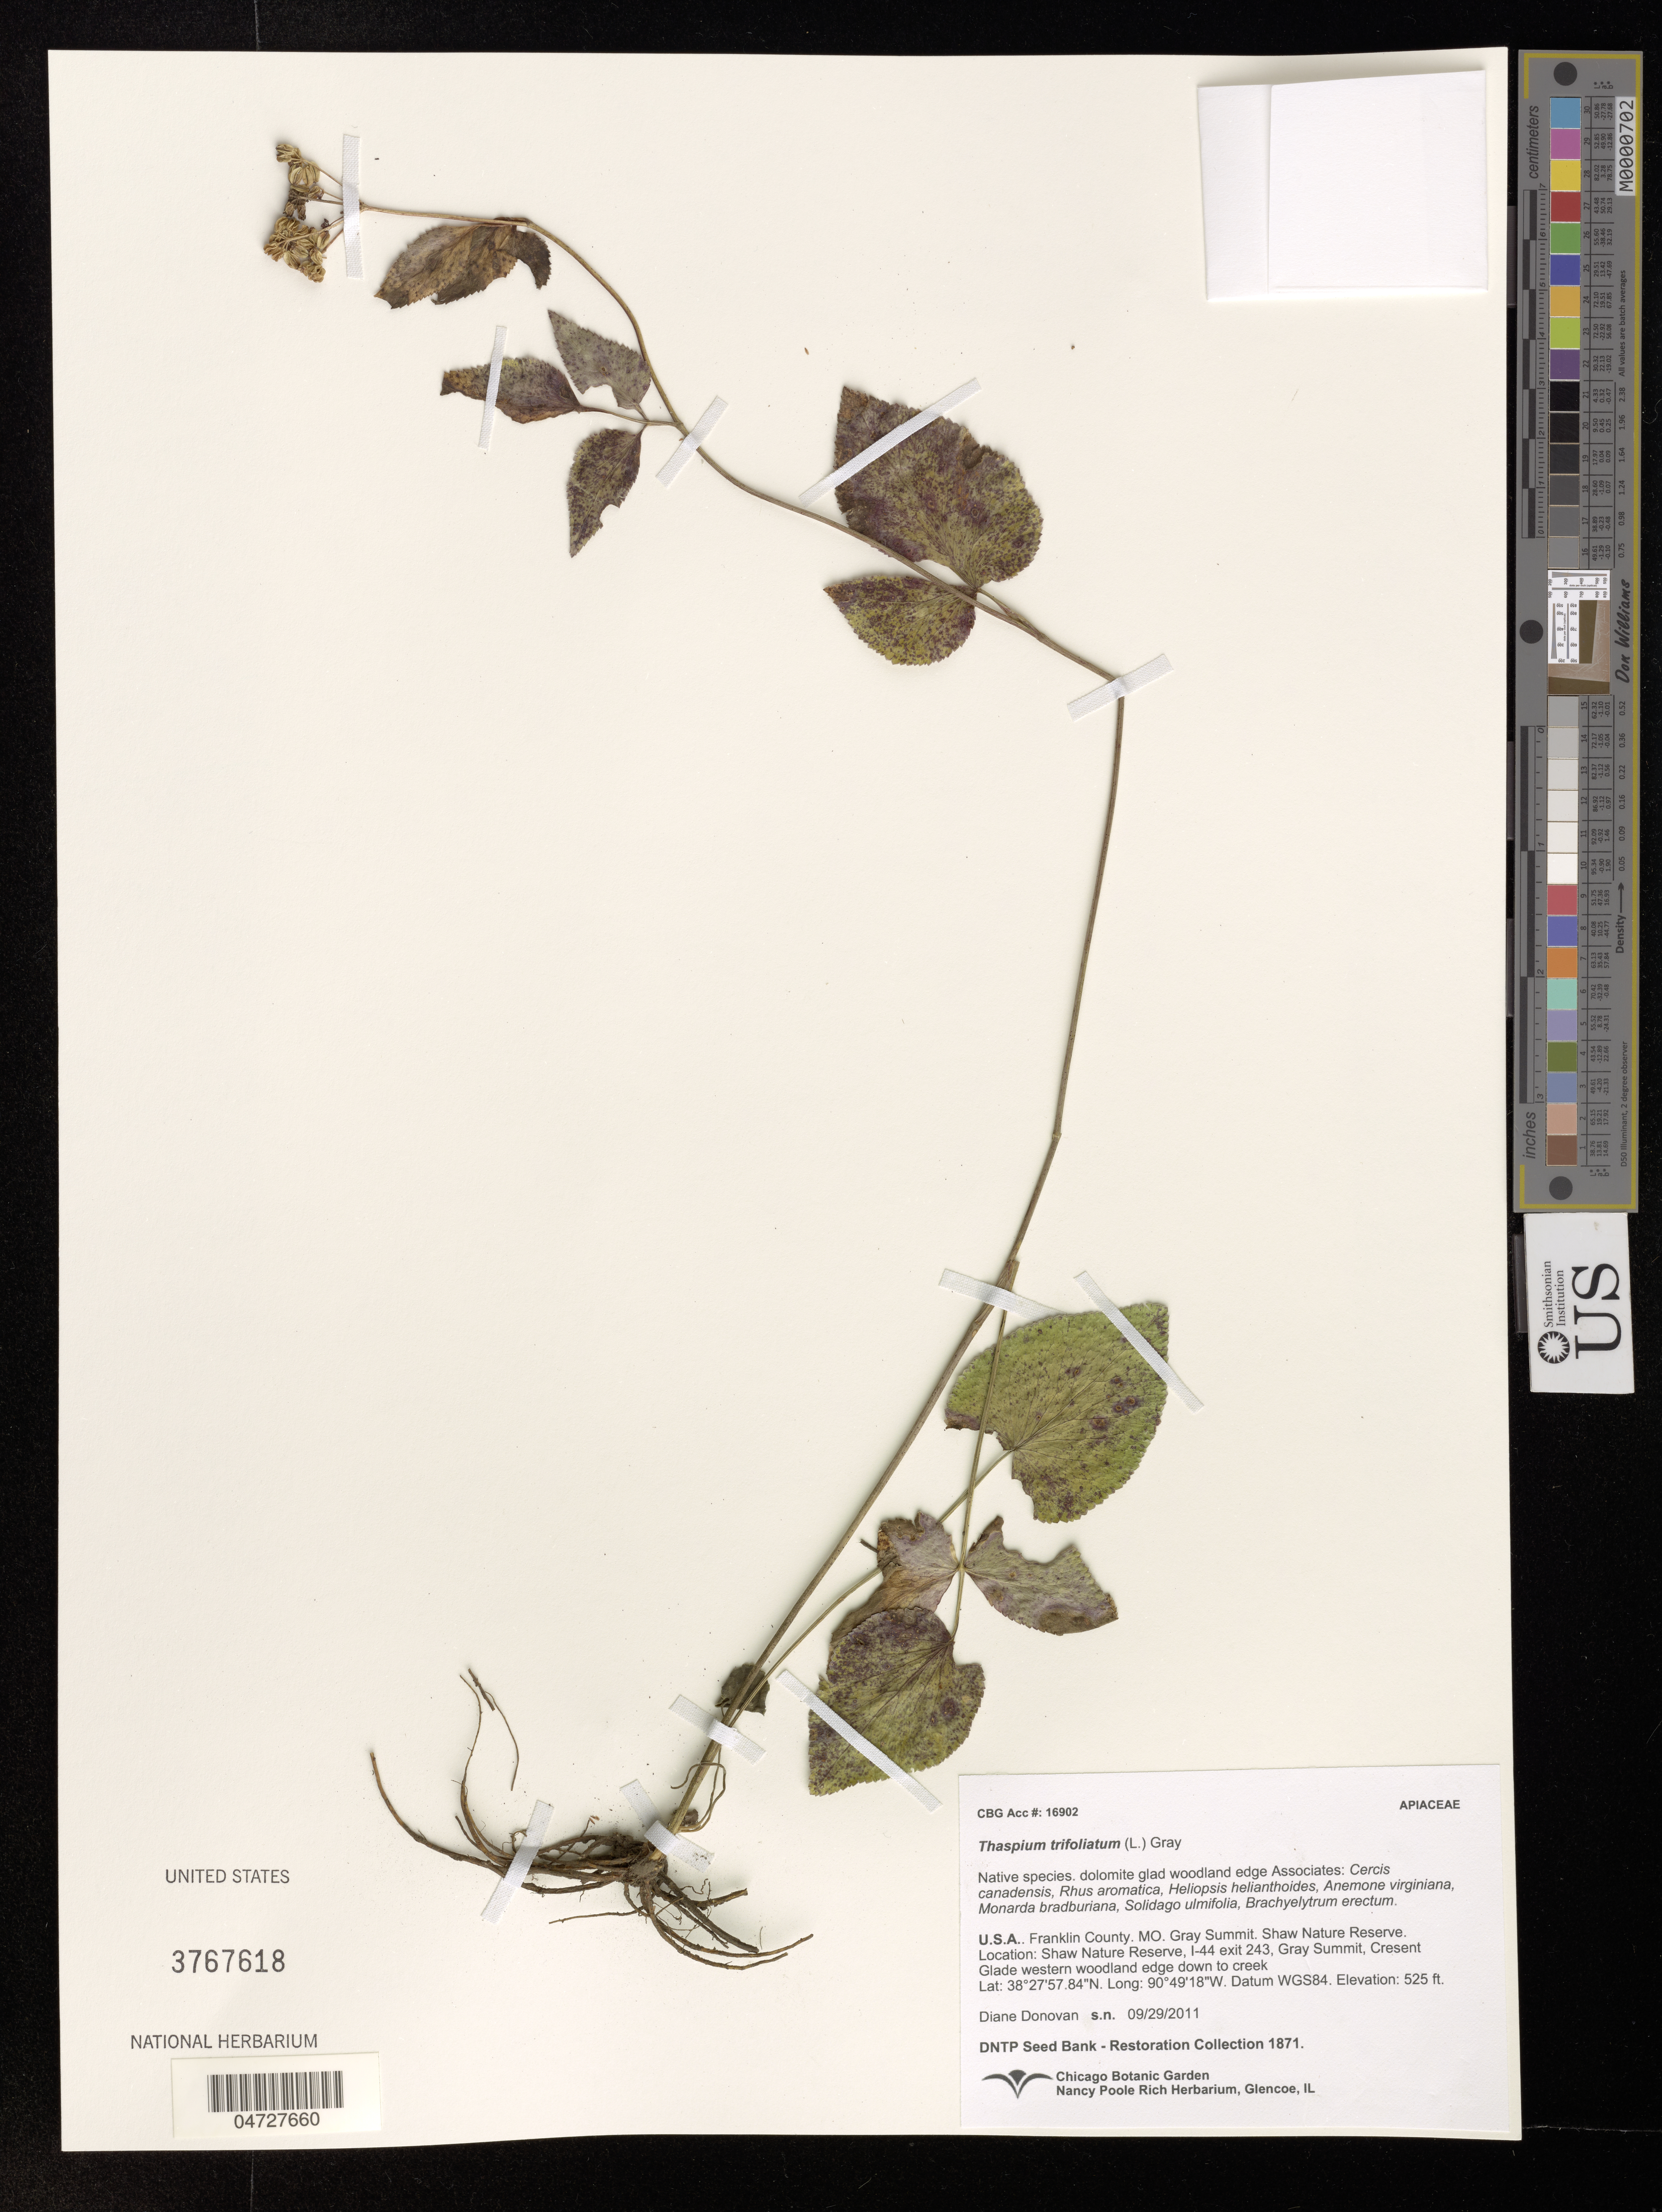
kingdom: Plantae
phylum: Tracheophyta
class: Magnoliopsida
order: Apiales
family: Apiaceae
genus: Thaspium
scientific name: Thaspium trifoliatum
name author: (L.) A. Gray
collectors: D. Donovan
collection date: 2011-09-29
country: United States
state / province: Missouri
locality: Franklin County. Shaw Nature Reserve, I-44 exit 243, Gray Summit, Cresent Glade western woodland edge down to creek.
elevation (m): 160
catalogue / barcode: US 3767618